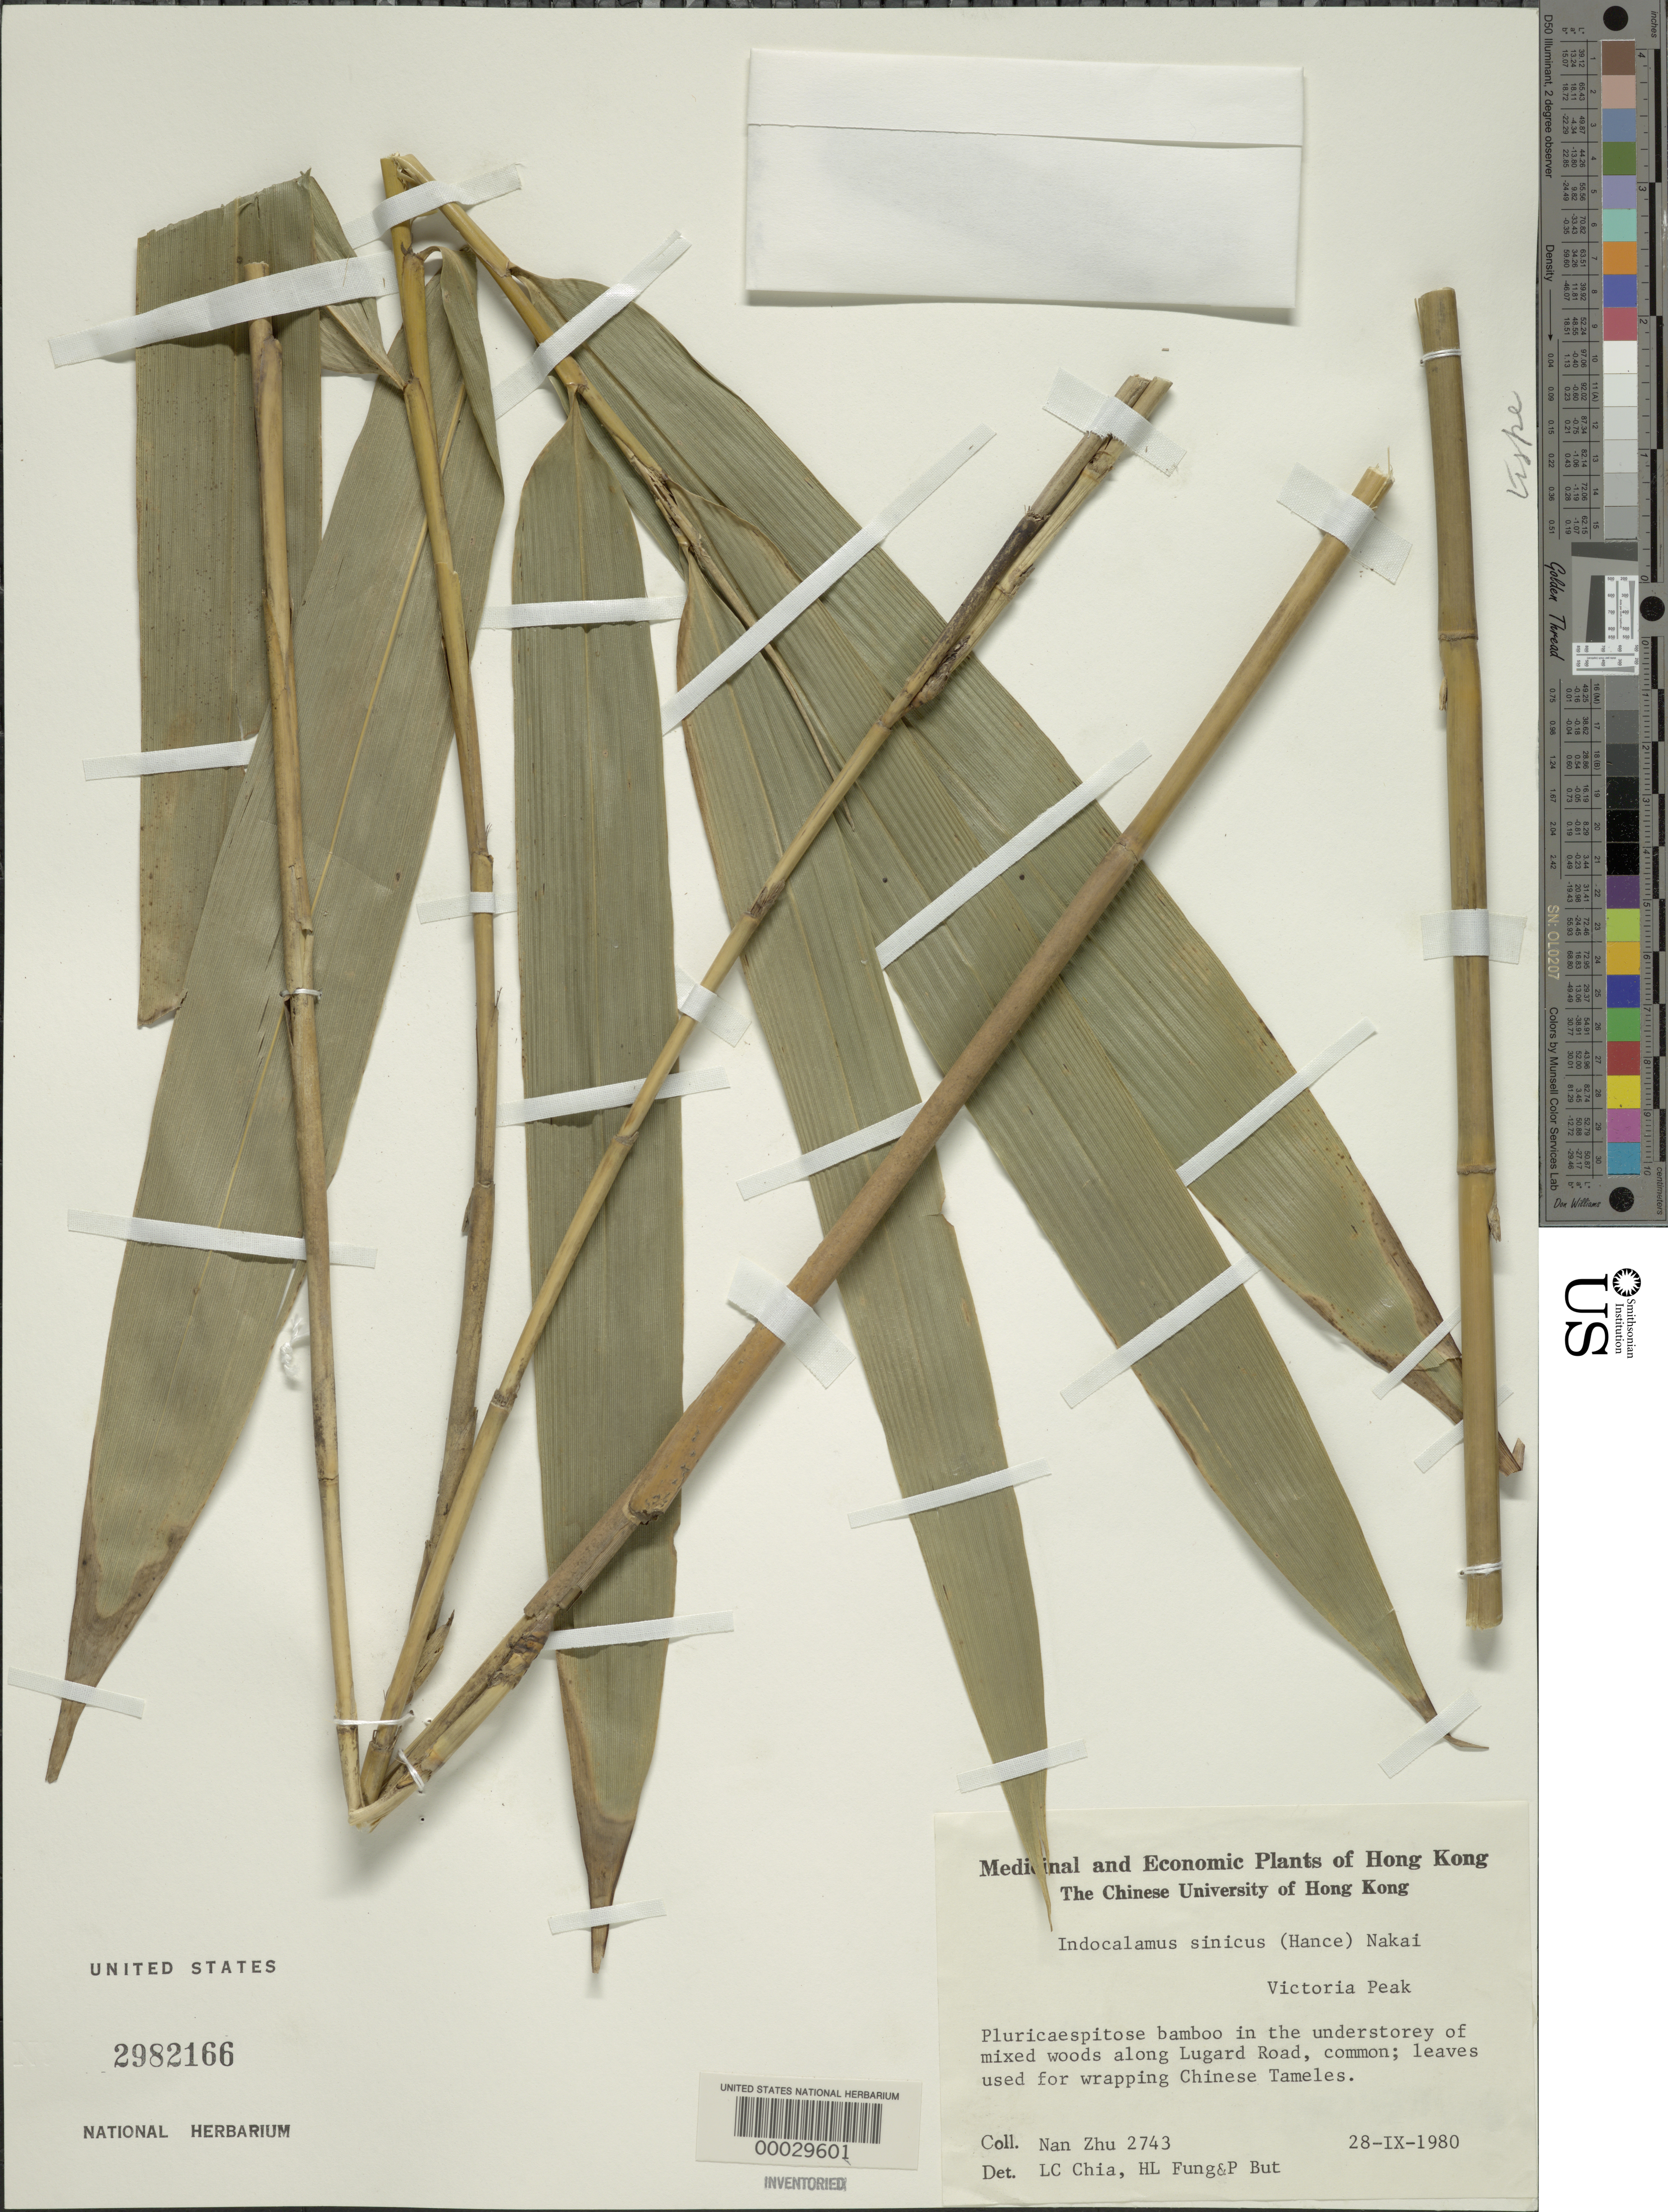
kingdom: Plantae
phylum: Tracheophyta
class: Liliopsida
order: Poales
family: Poaceae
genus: Indocalamus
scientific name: Indocalamus sinicus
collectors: N. Zhu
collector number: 2743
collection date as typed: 28 Sep 1980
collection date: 1980-09-28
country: China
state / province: Hong Kong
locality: Lugard road, victoria peak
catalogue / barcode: US 2982166